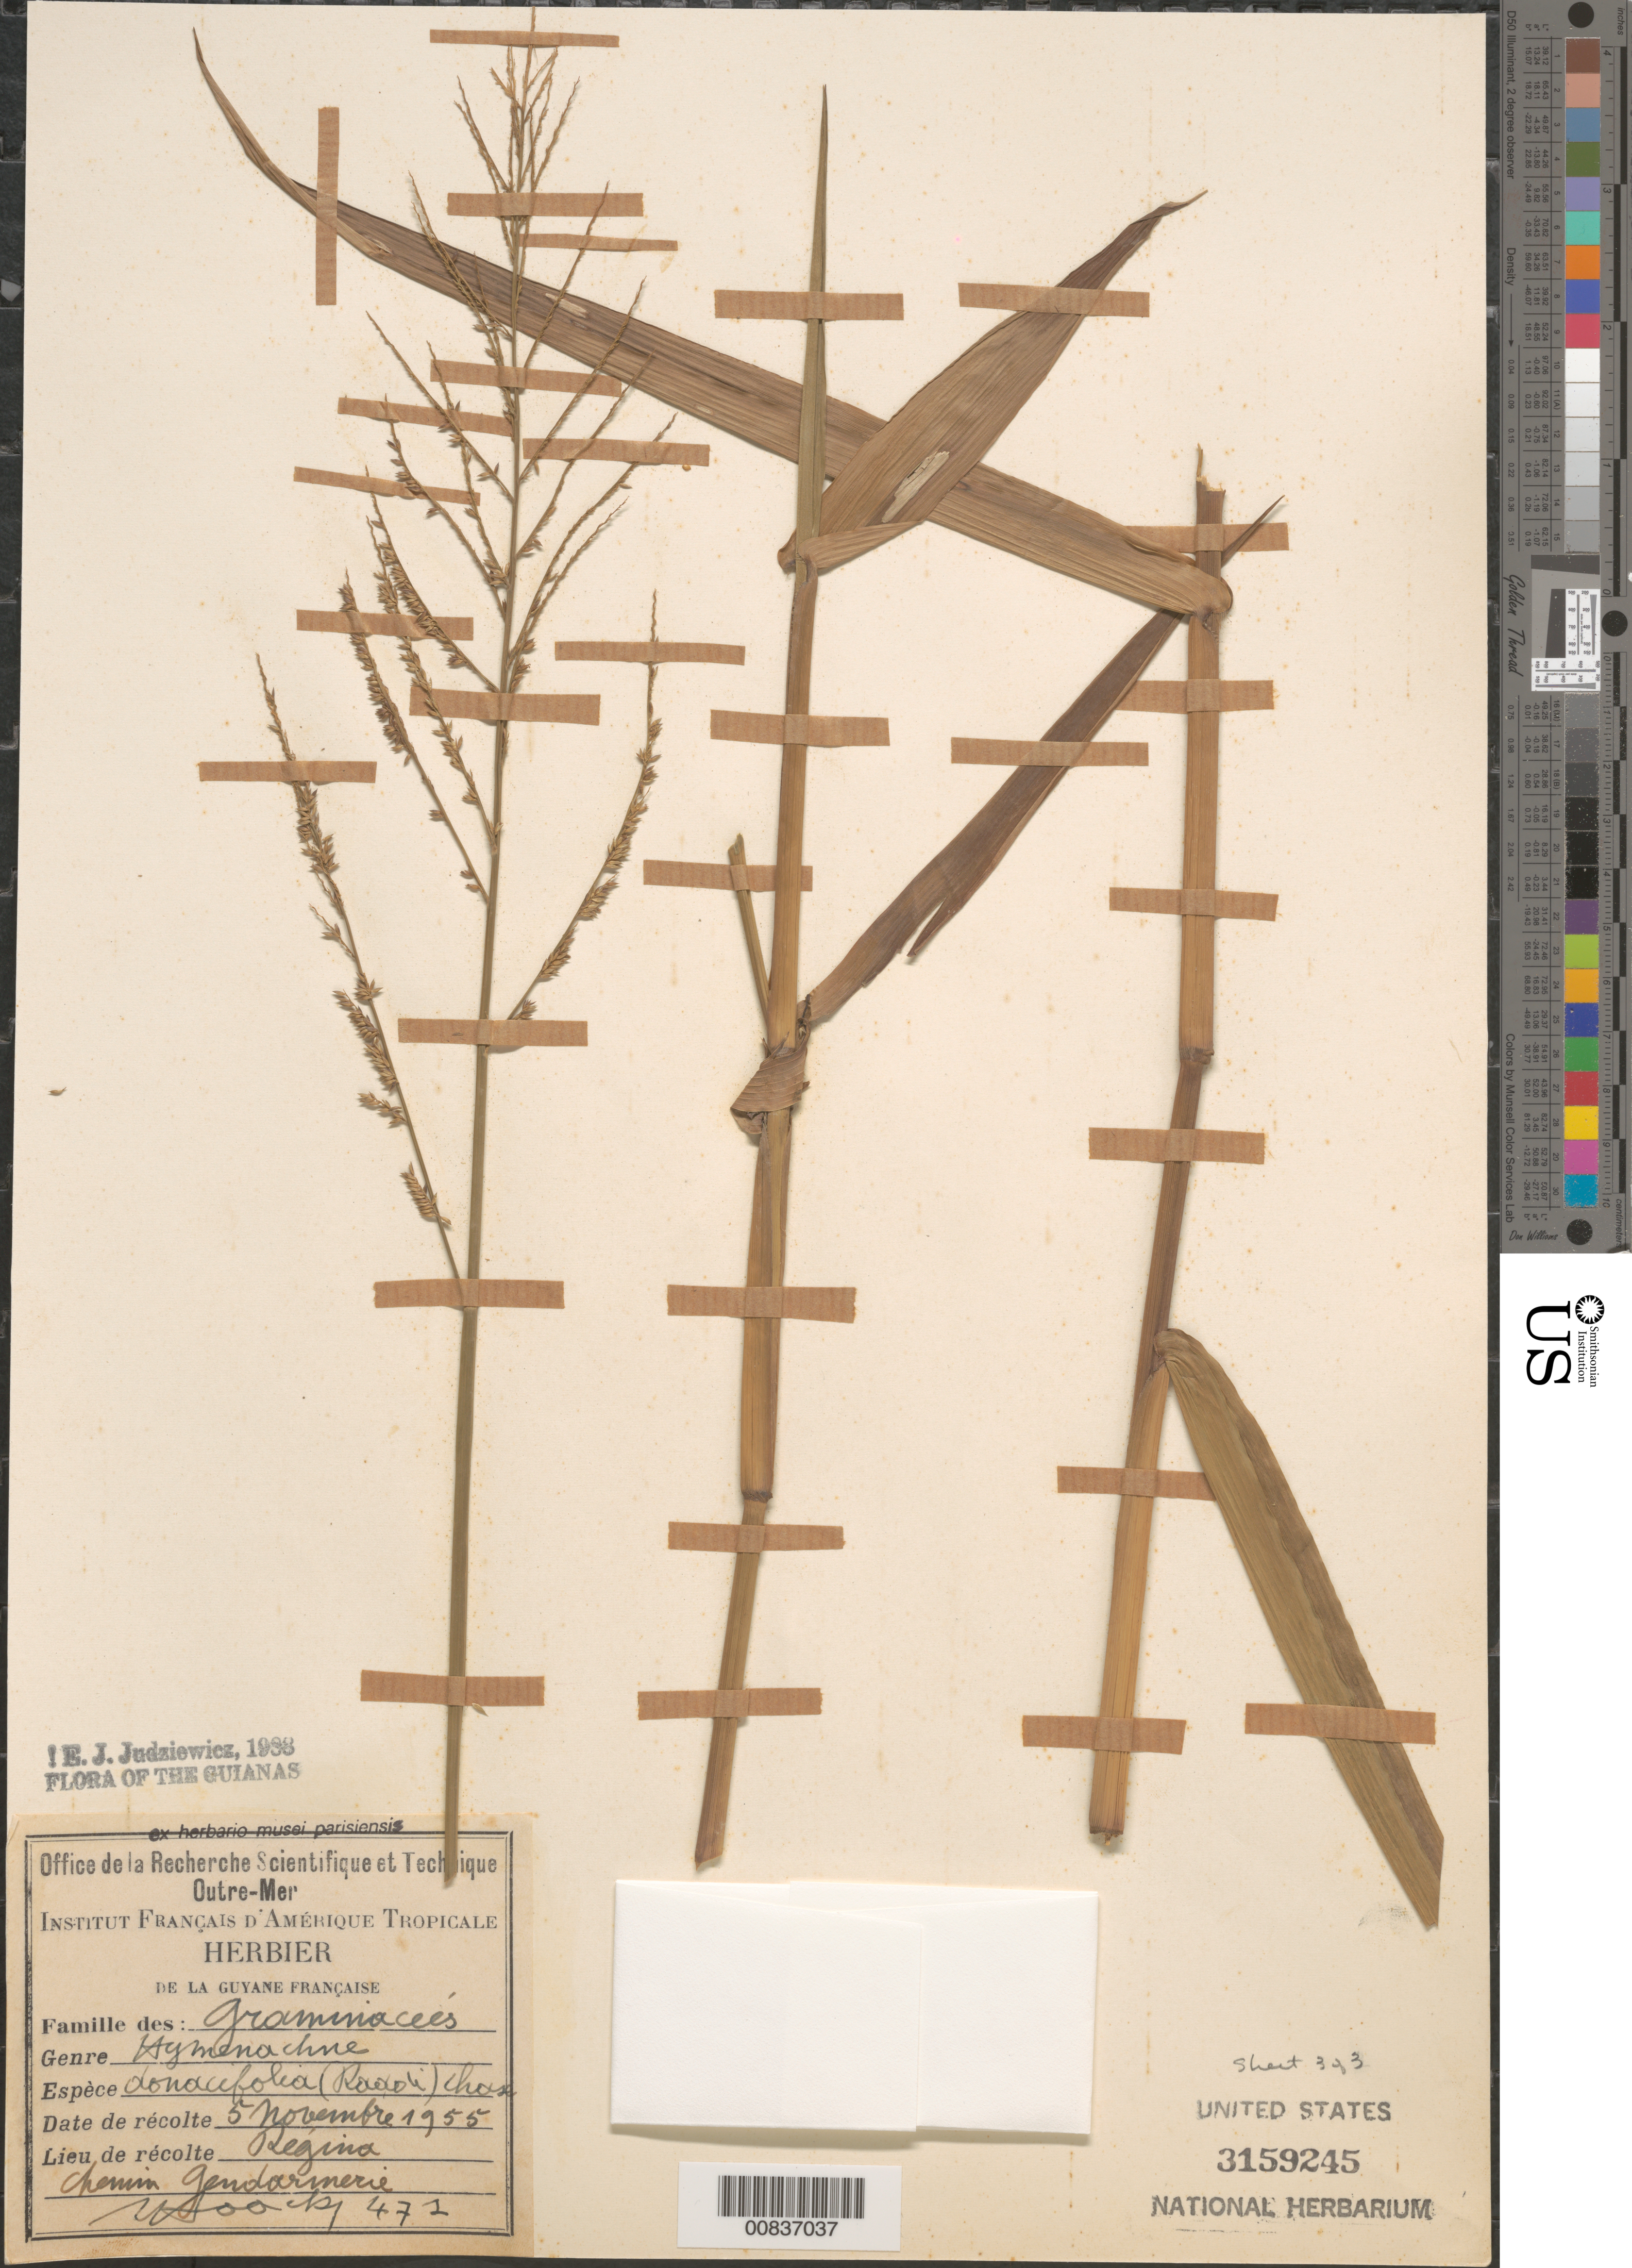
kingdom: Plantae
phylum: Tracheophyta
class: Liliopsida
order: Poales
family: Poaceae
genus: Hymenachne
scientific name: Hymenachne donacifolia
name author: (Raddi) Chase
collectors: J. Hoock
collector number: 471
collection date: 1955-11-05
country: French Guiana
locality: The Guianas. Guyane Française. Regina. Chemin Gendarmerie.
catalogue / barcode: US 3159245